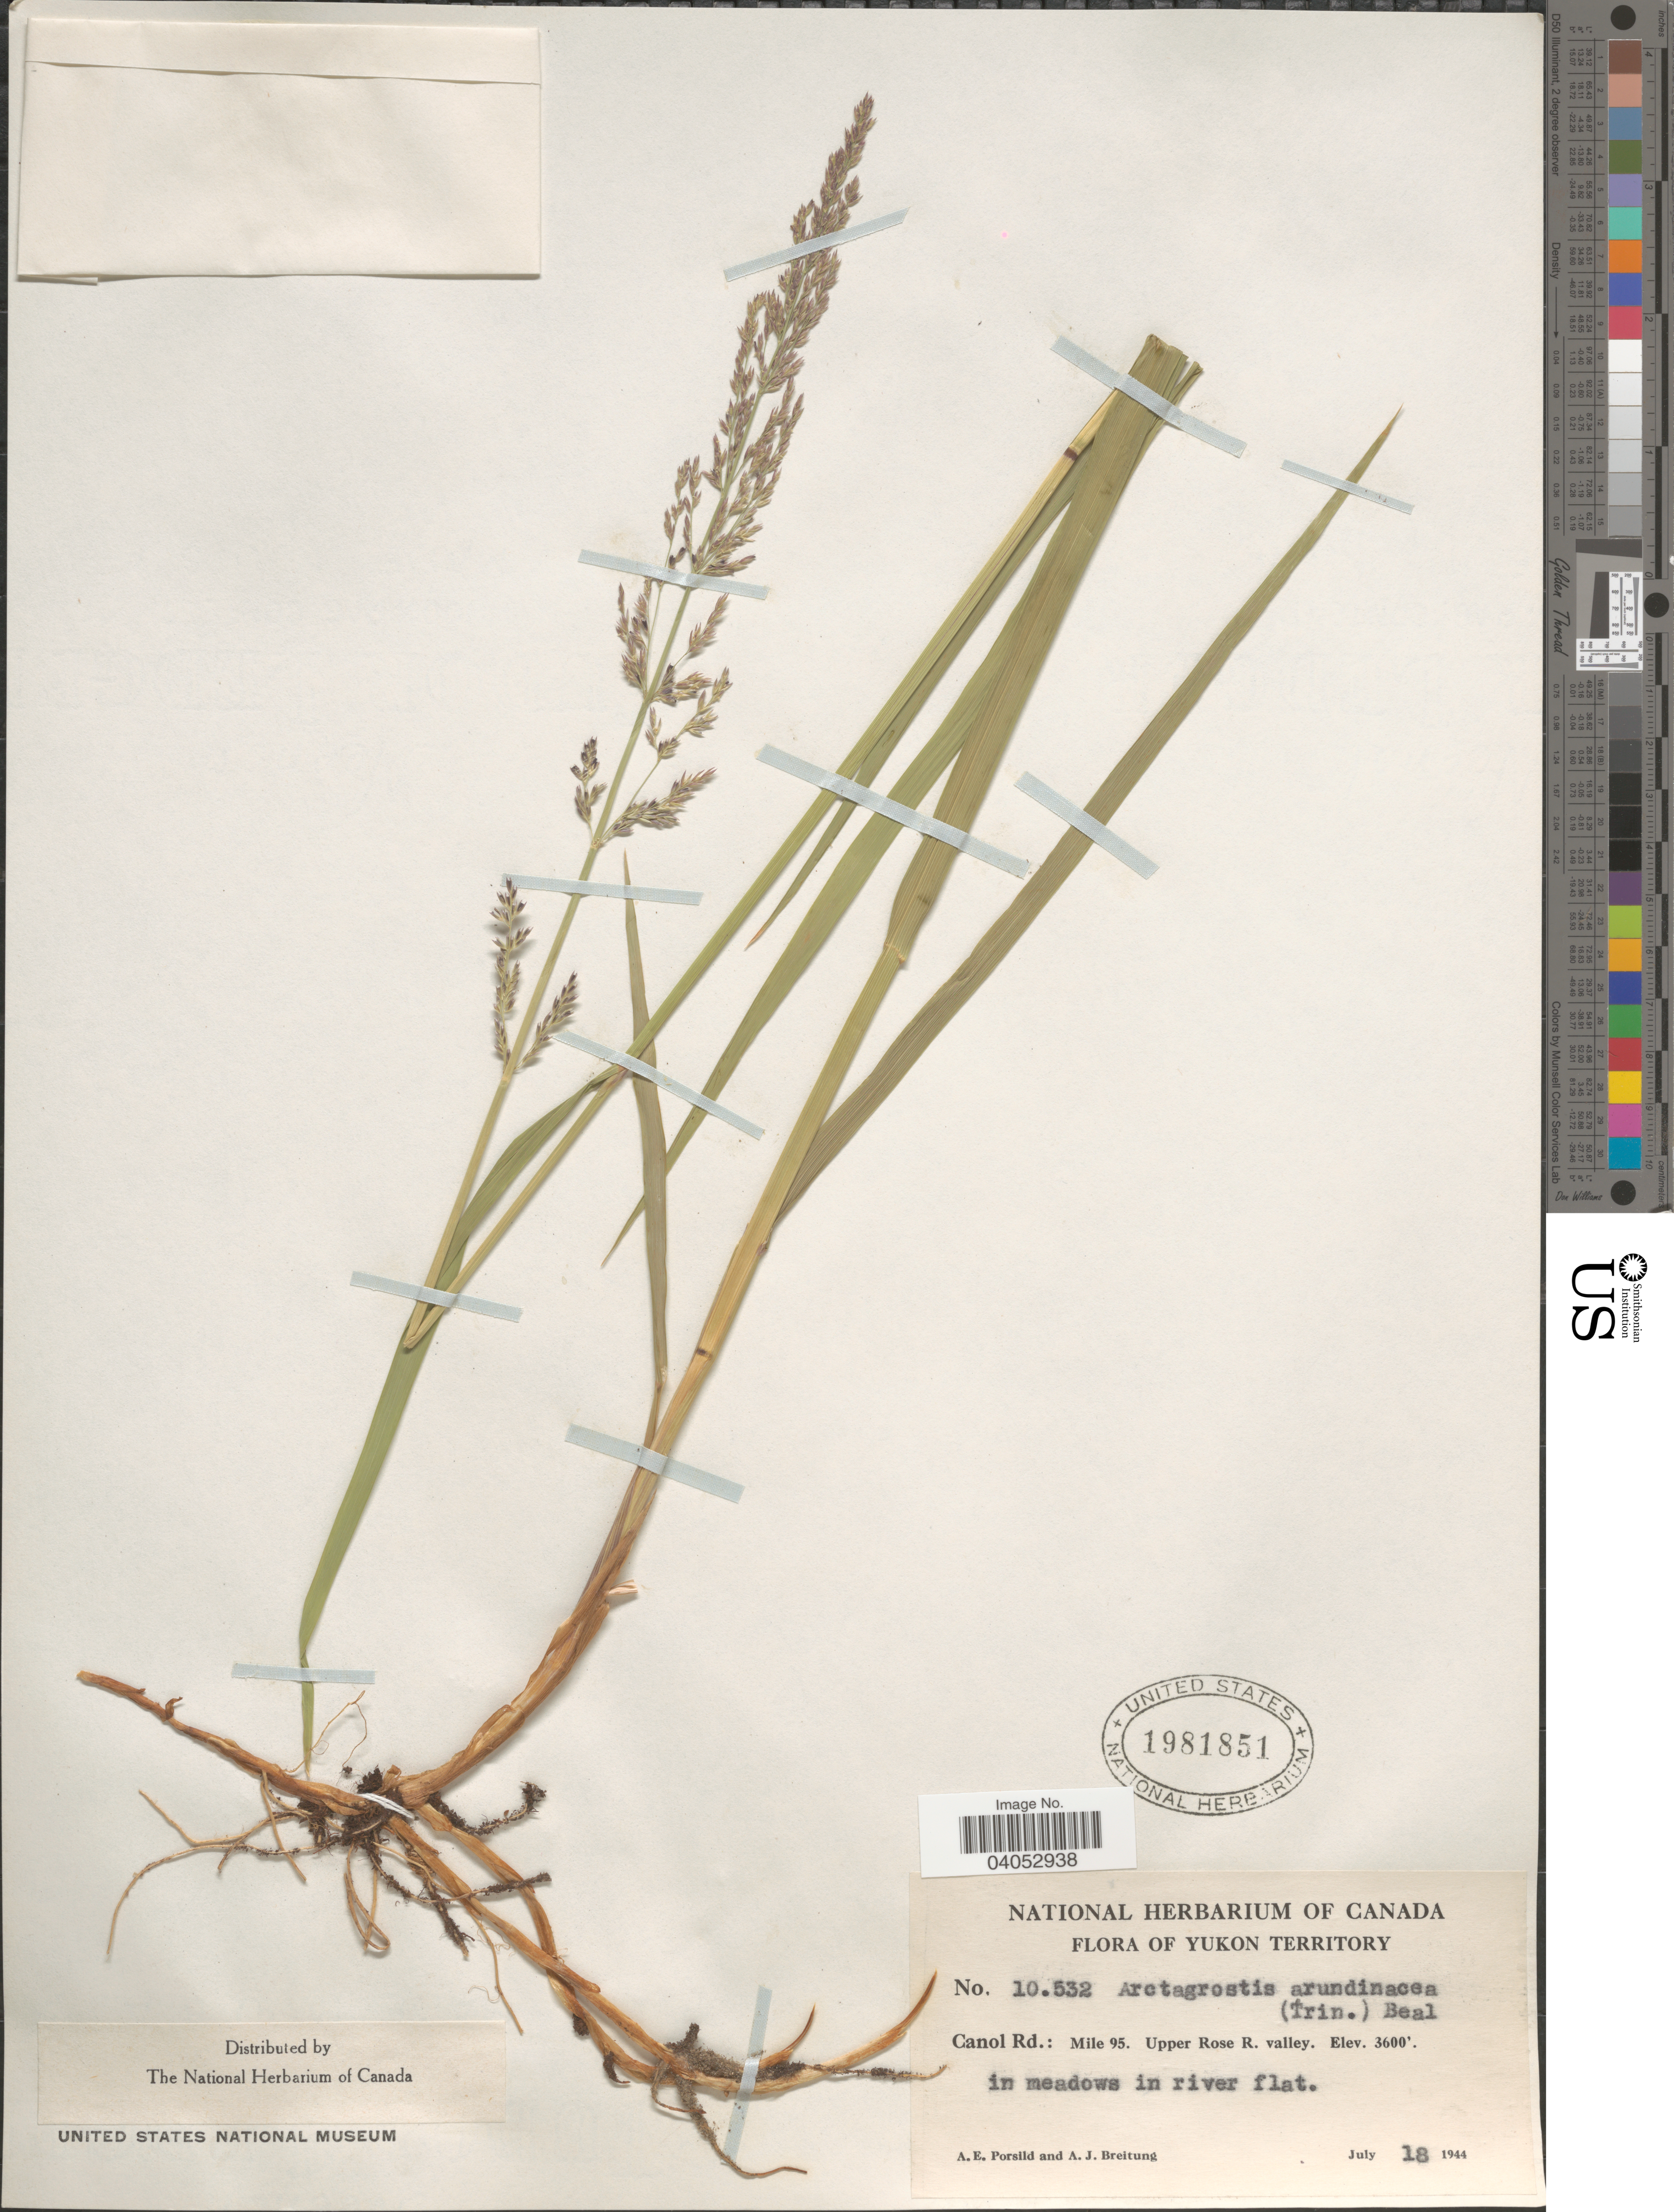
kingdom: Plantae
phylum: Tracheophyta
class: Liliopsida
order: Poales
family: Poaceae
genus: Arctagrostis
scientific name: Arctagrostis latifolia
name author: (R. Br.) Griseb.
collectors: A. E. Porsild & A. Breitung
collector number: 10532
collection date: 1944-07-18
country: Canada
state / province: Yukon Territory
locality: Canol Rd.: Mile 95. Upper Rose R. valley. In meadows in river flat.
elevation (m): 1097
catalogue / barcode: US 1981851